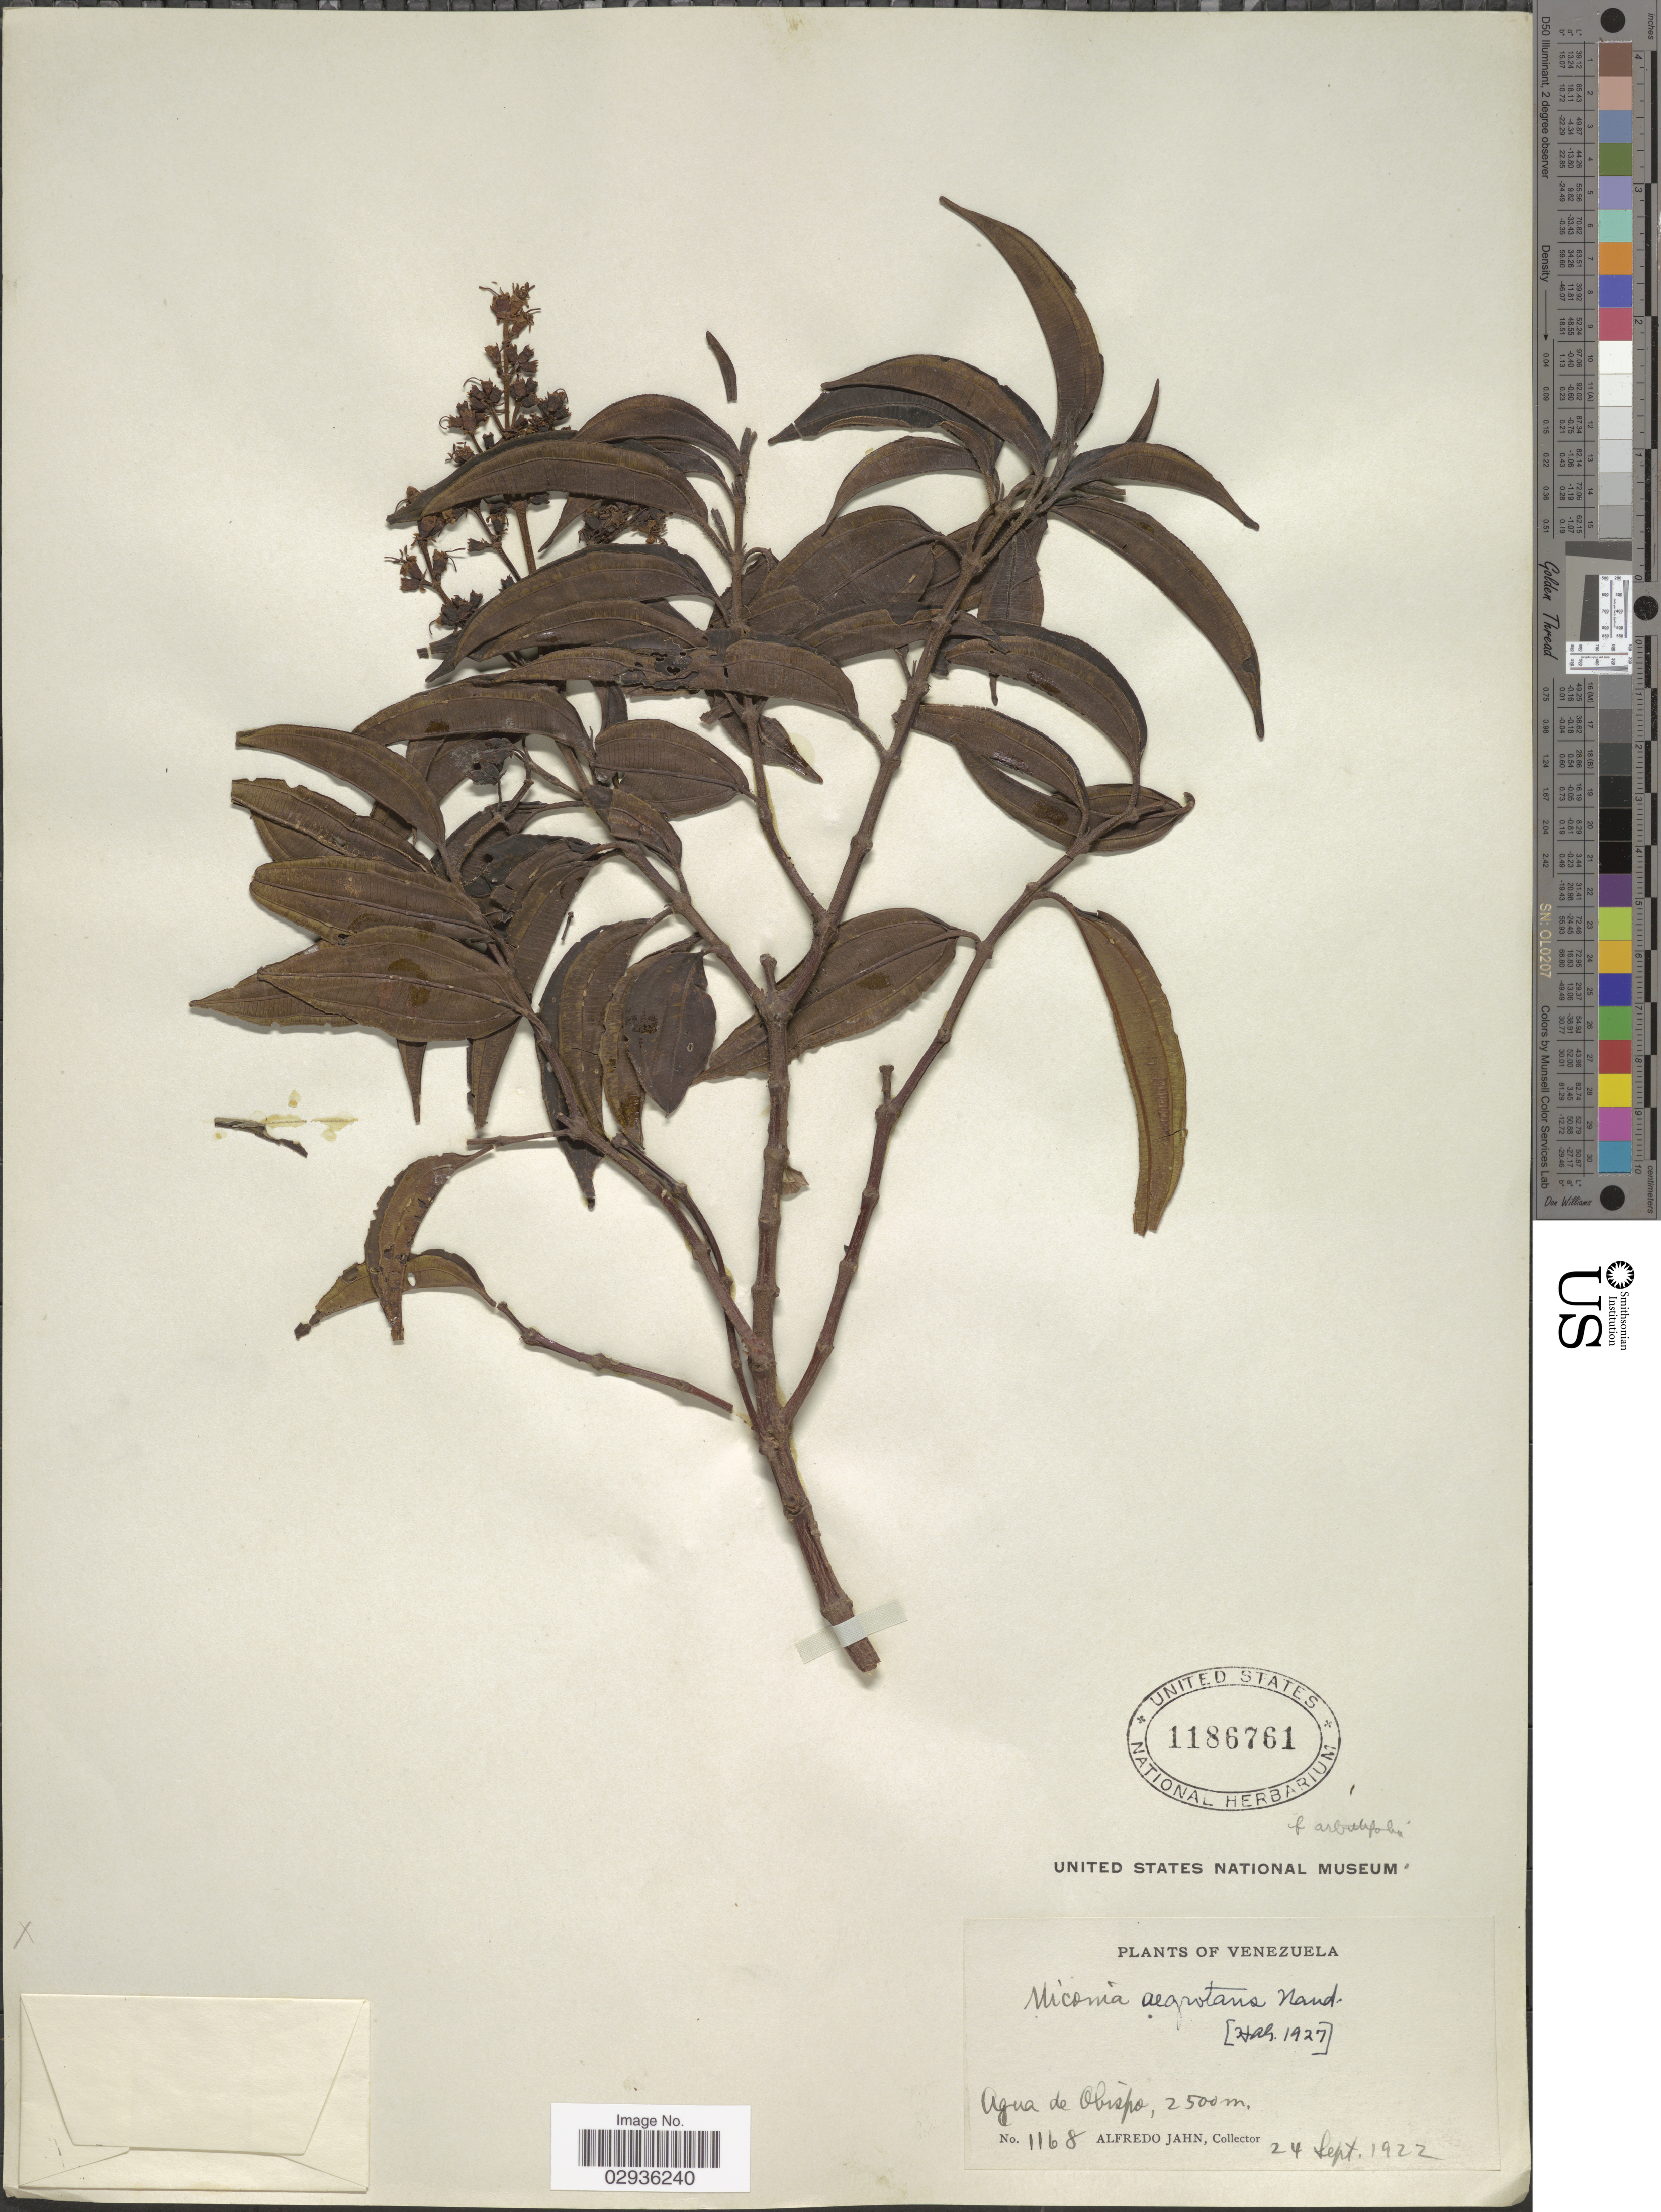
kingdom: Plantae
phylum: Tracheophyta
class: Magnoliopsida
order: Myrtales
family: Melastomataceae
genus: Miconia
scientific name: Miconia arbutifolia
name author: Naudin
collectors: A. Jahn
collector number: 1168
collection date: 1922-09-24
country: Venezuela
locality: Agua de Obispo.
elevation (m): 2500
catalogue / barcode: US 1186761